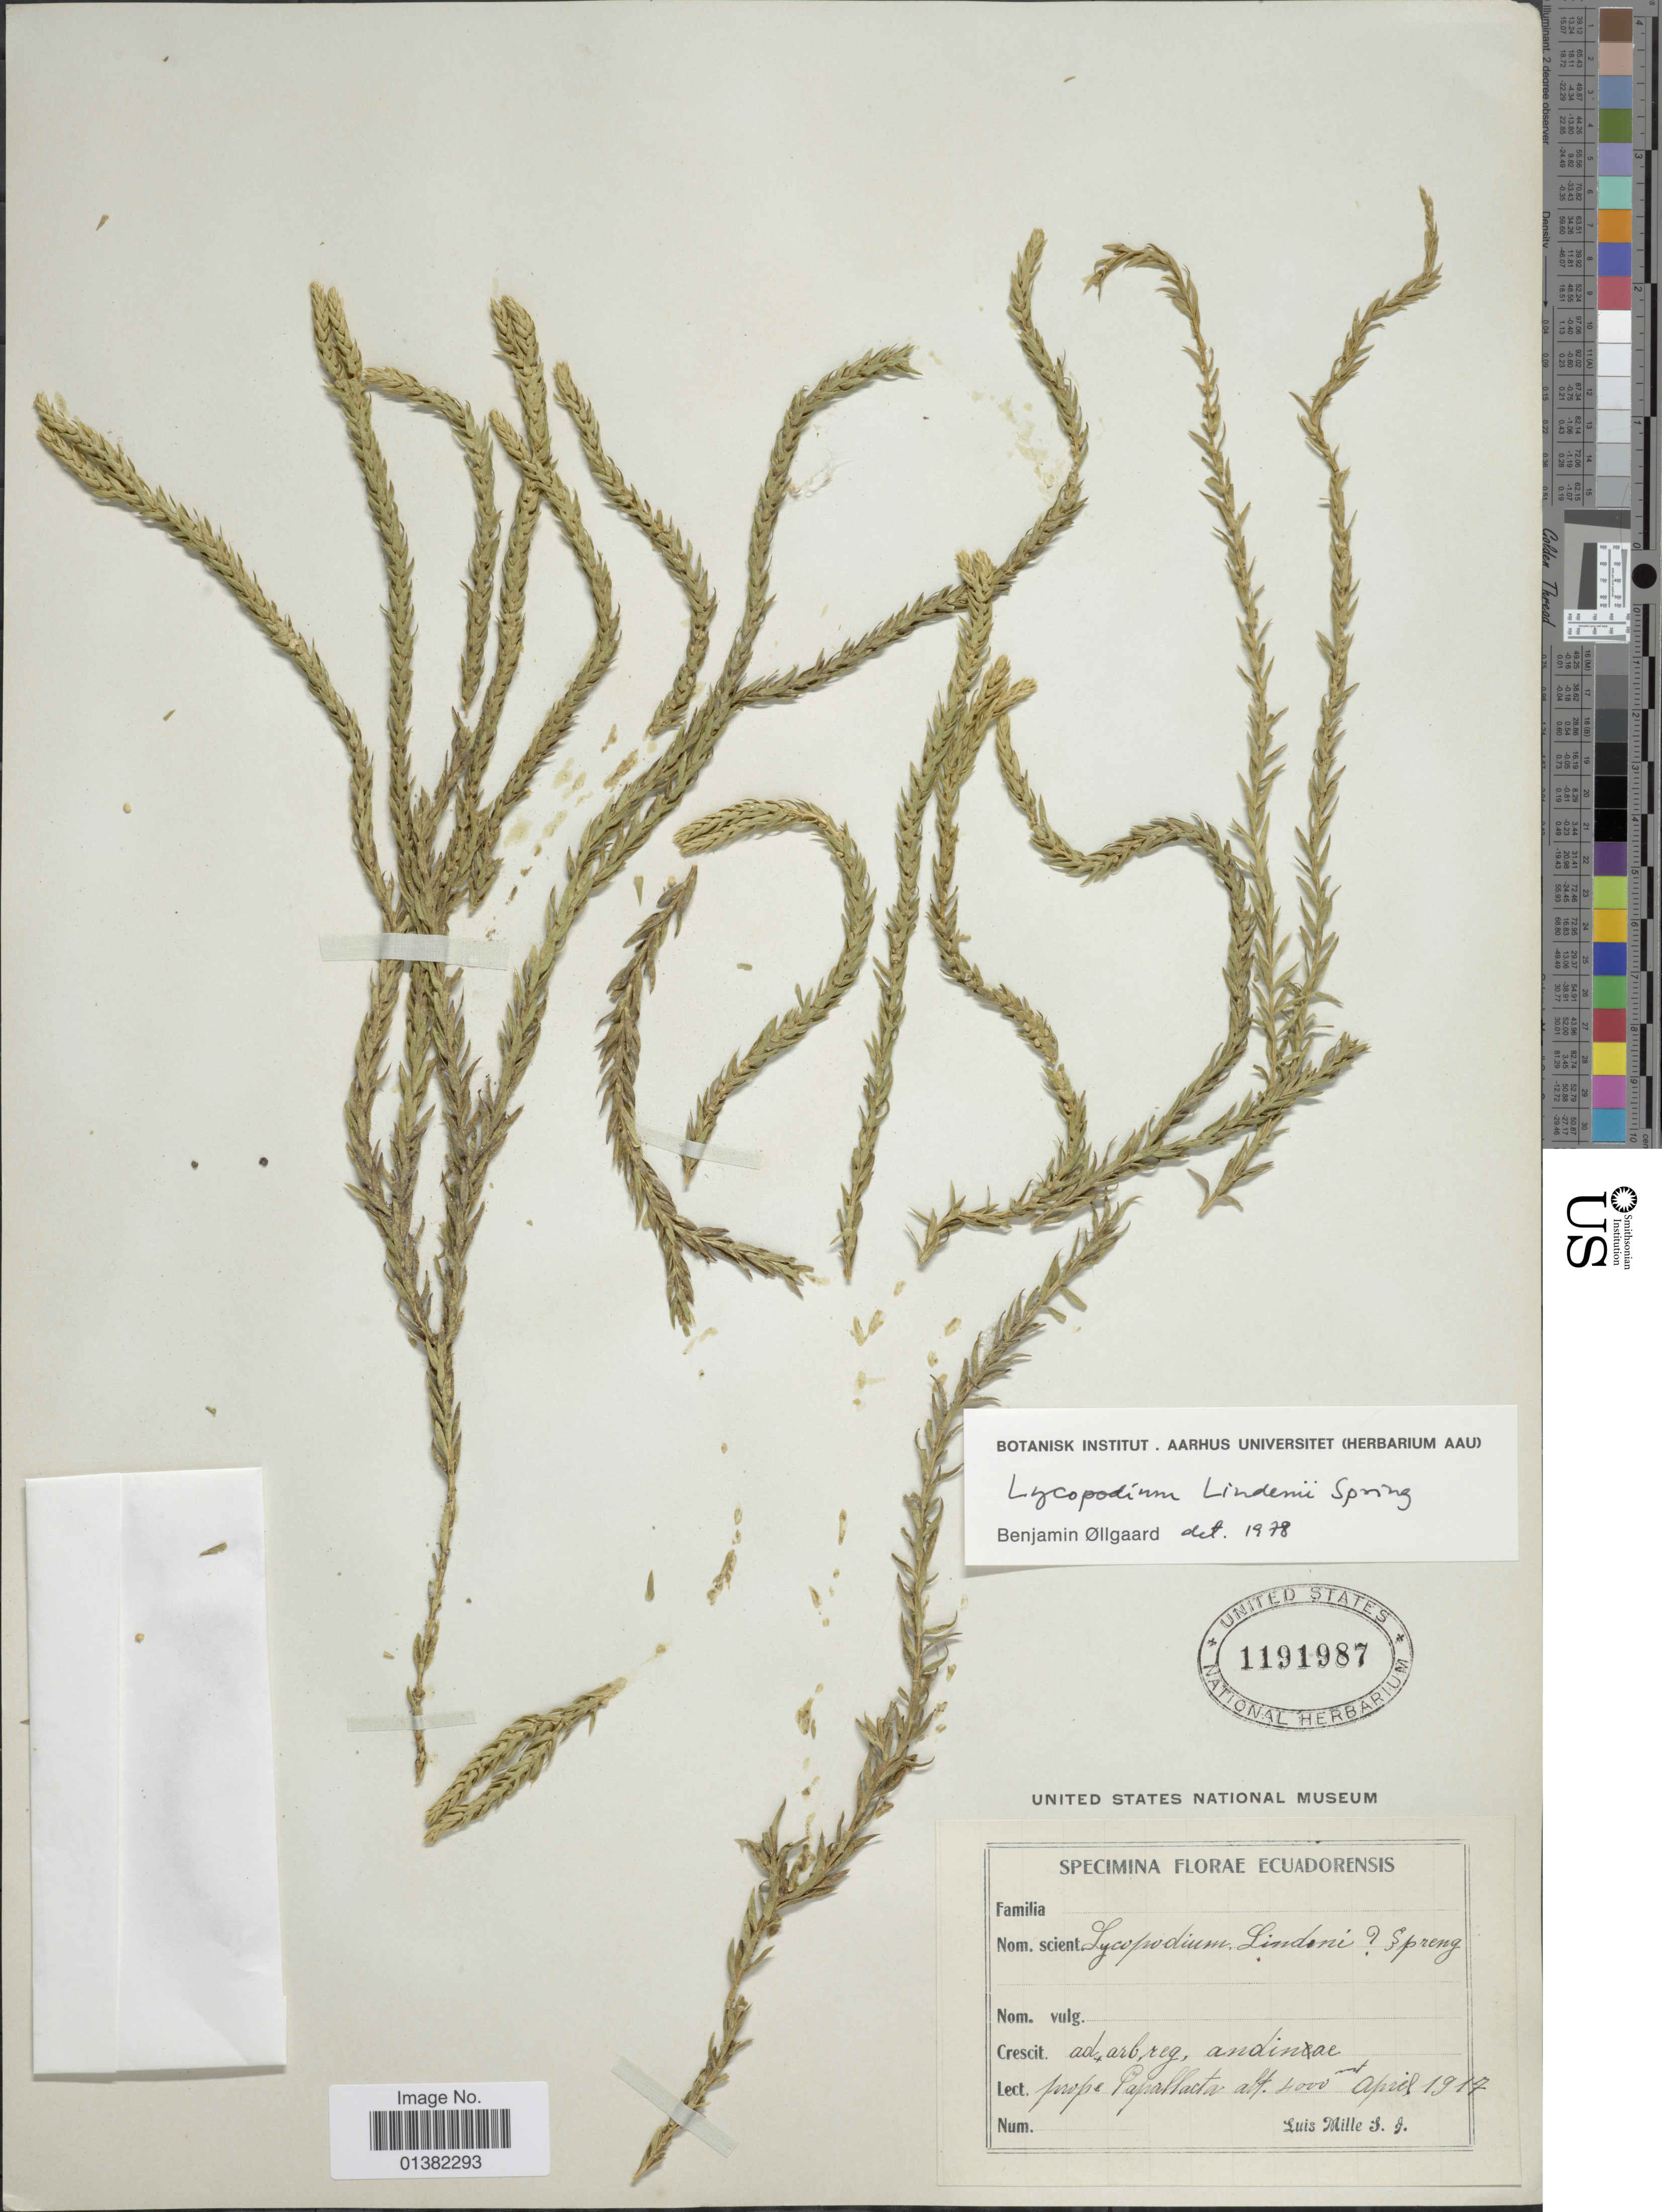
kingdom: Plantae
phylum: Tracheophyta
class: Lycopodiopsida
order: Lycopodiales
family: Lycopodiaceae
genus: Phlegmariurus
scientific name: Phlegmariurus lindenii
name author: (Spring) B. Øllg.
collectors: L. Mille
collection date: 1917-04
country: Ecuador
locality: Ad arb. reg. andinae, prope Papallacta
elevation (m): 4000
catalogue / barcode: US 1191987